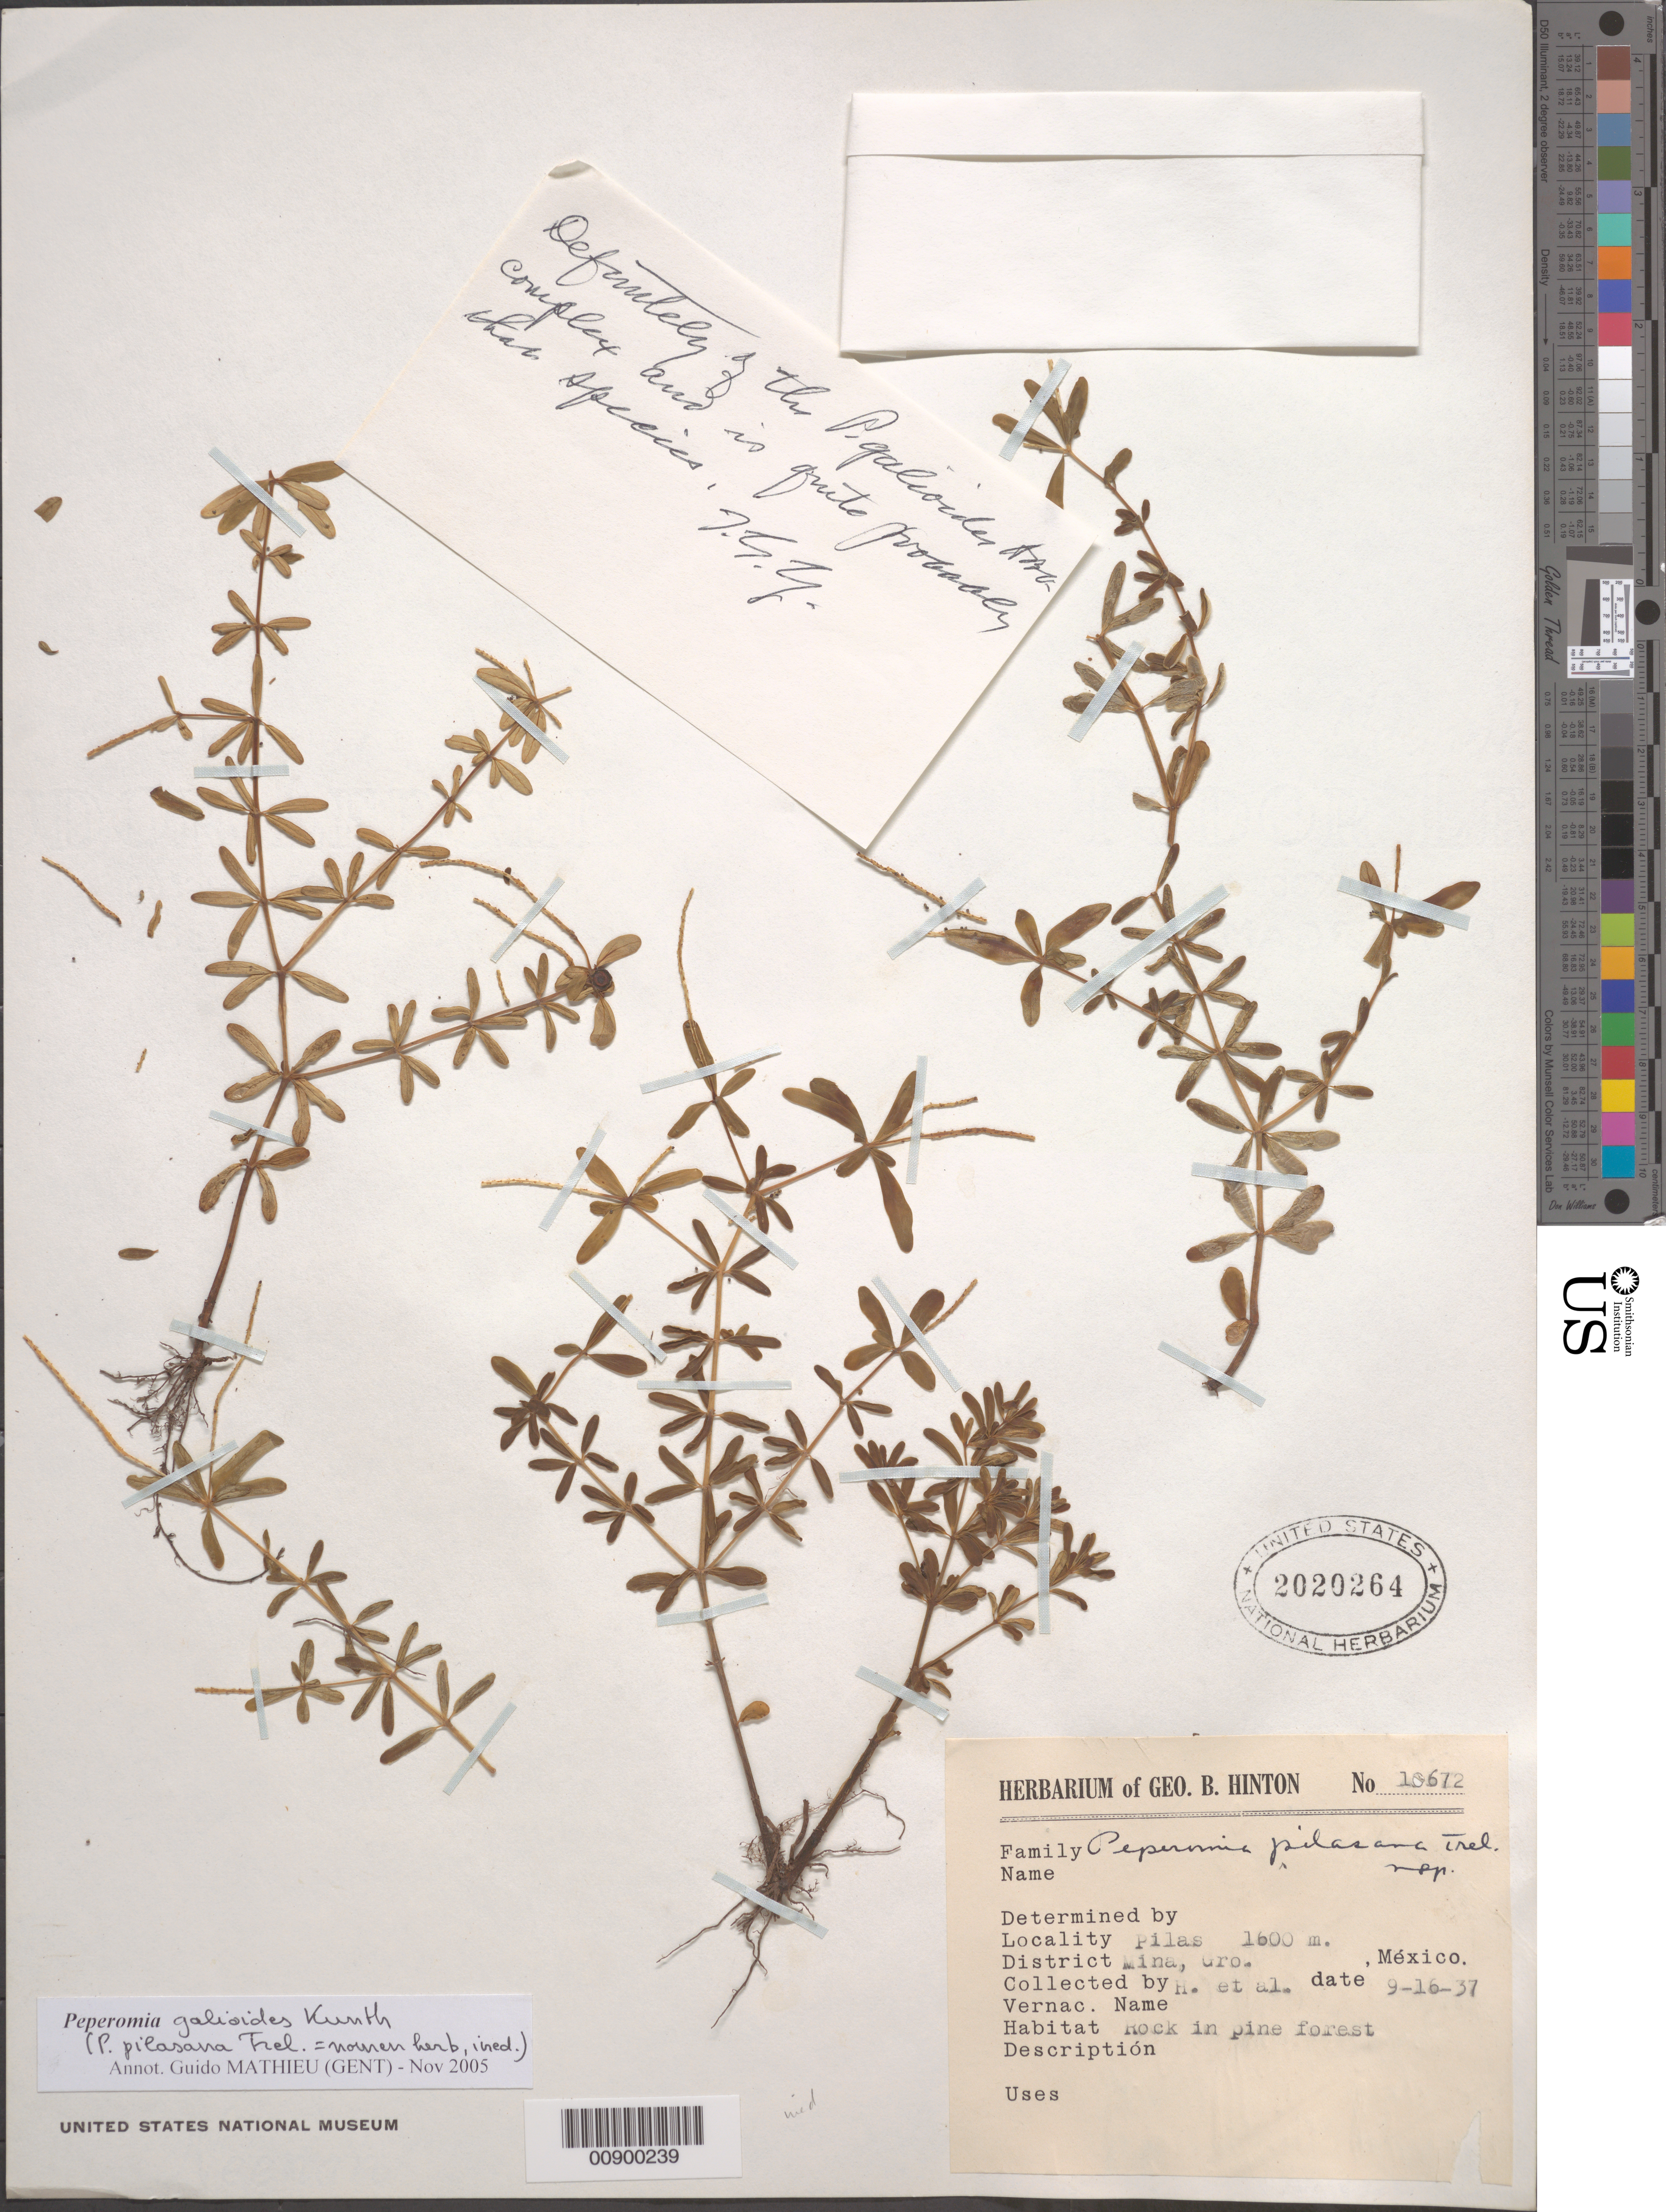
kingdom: Plantae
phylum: Tracheophyta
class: Magnoliopsida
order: Piperales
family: Piperaceae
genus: Peperomia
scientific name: Peperomia galioides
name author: Kunth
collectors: G. B. Hinton & et al.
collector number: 10672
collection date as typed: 16 Sep 1937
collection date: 1937-09-16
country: Mexico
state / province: Guerrero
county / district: Mina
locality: Pilas, District of Mina, State of Guerrero.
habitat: Rock in pine forest.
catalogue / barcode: US 2020264